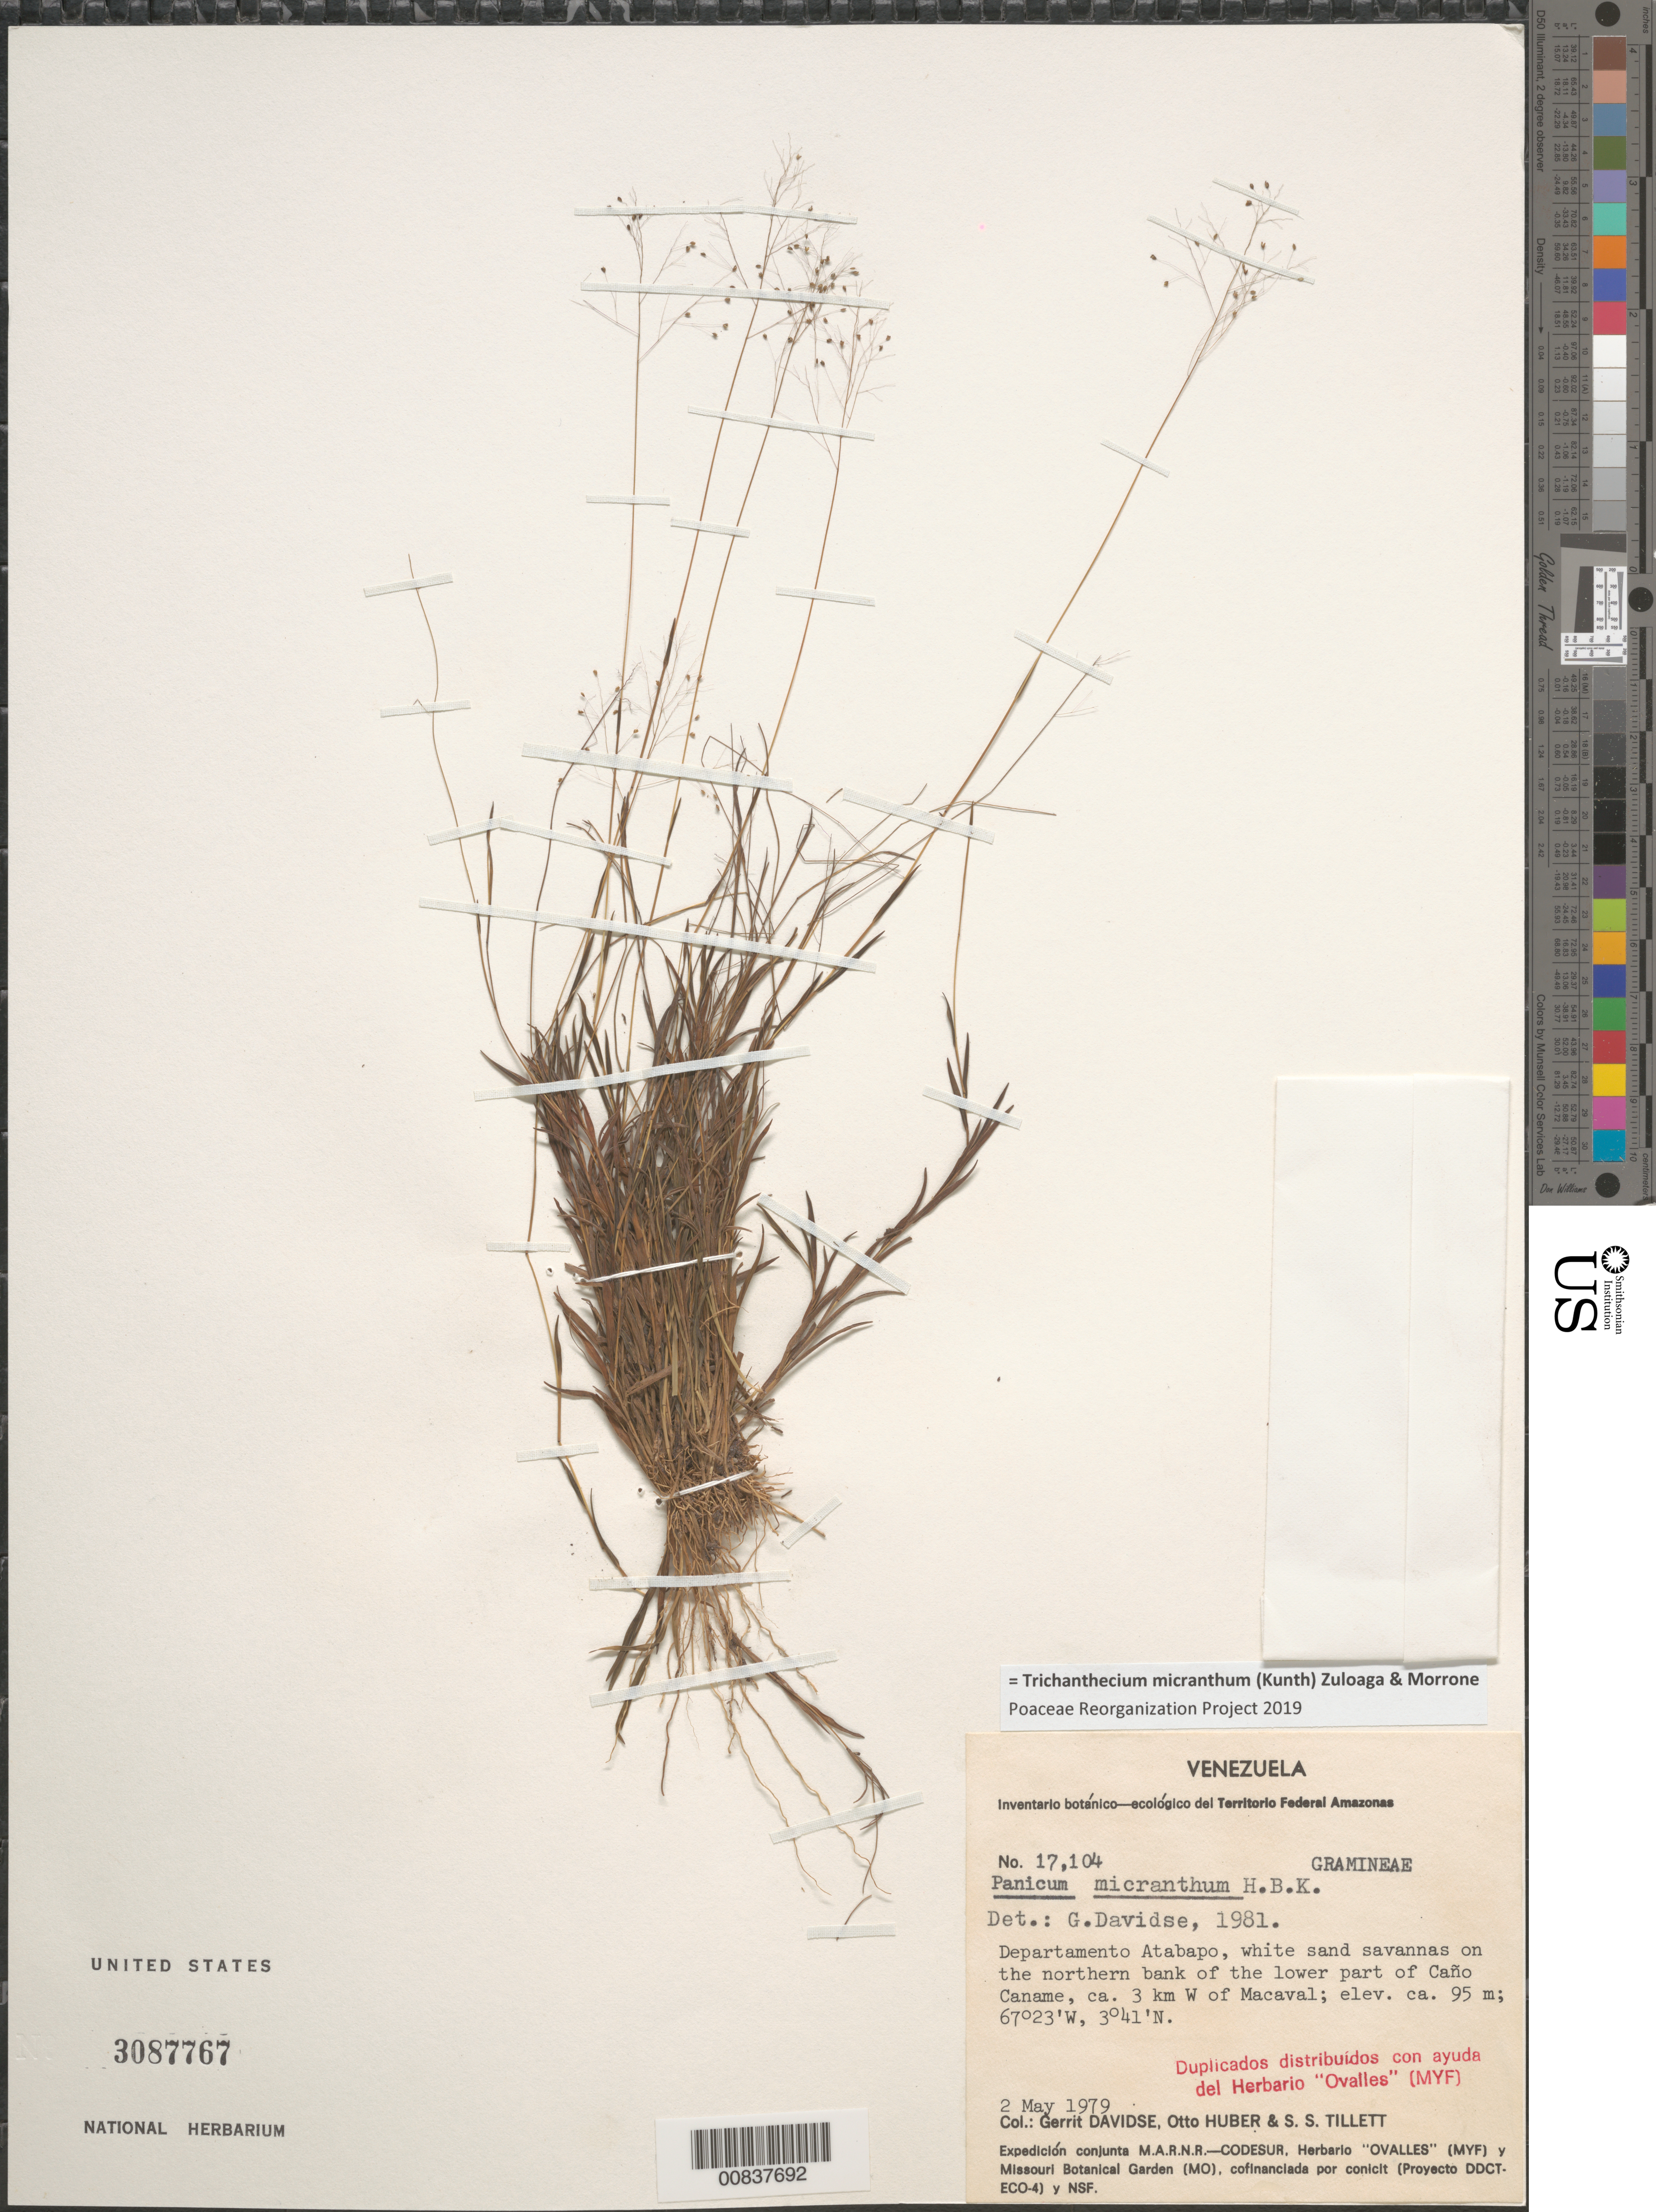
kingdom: Plantae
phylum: Tracheophyta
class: Liliopsida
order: Poales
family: Poaceae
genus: Trichanthecium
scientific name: Trichanthecium micranthum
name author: (Kunth) Zuloaga & Morrone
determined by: Poaceae Reorganization Project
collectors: G. Davidse, O. Huber & S. S. Tillett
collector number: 17104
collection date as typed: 2-May-79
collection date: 1979-05-02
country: Venezuela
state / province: Amazonas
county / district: Atabapo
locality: Caño Caname, ca. 3 km W of Macaval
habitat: White sand savanna on N bank of lower part of caño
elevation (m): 95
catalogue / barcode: US 3087767